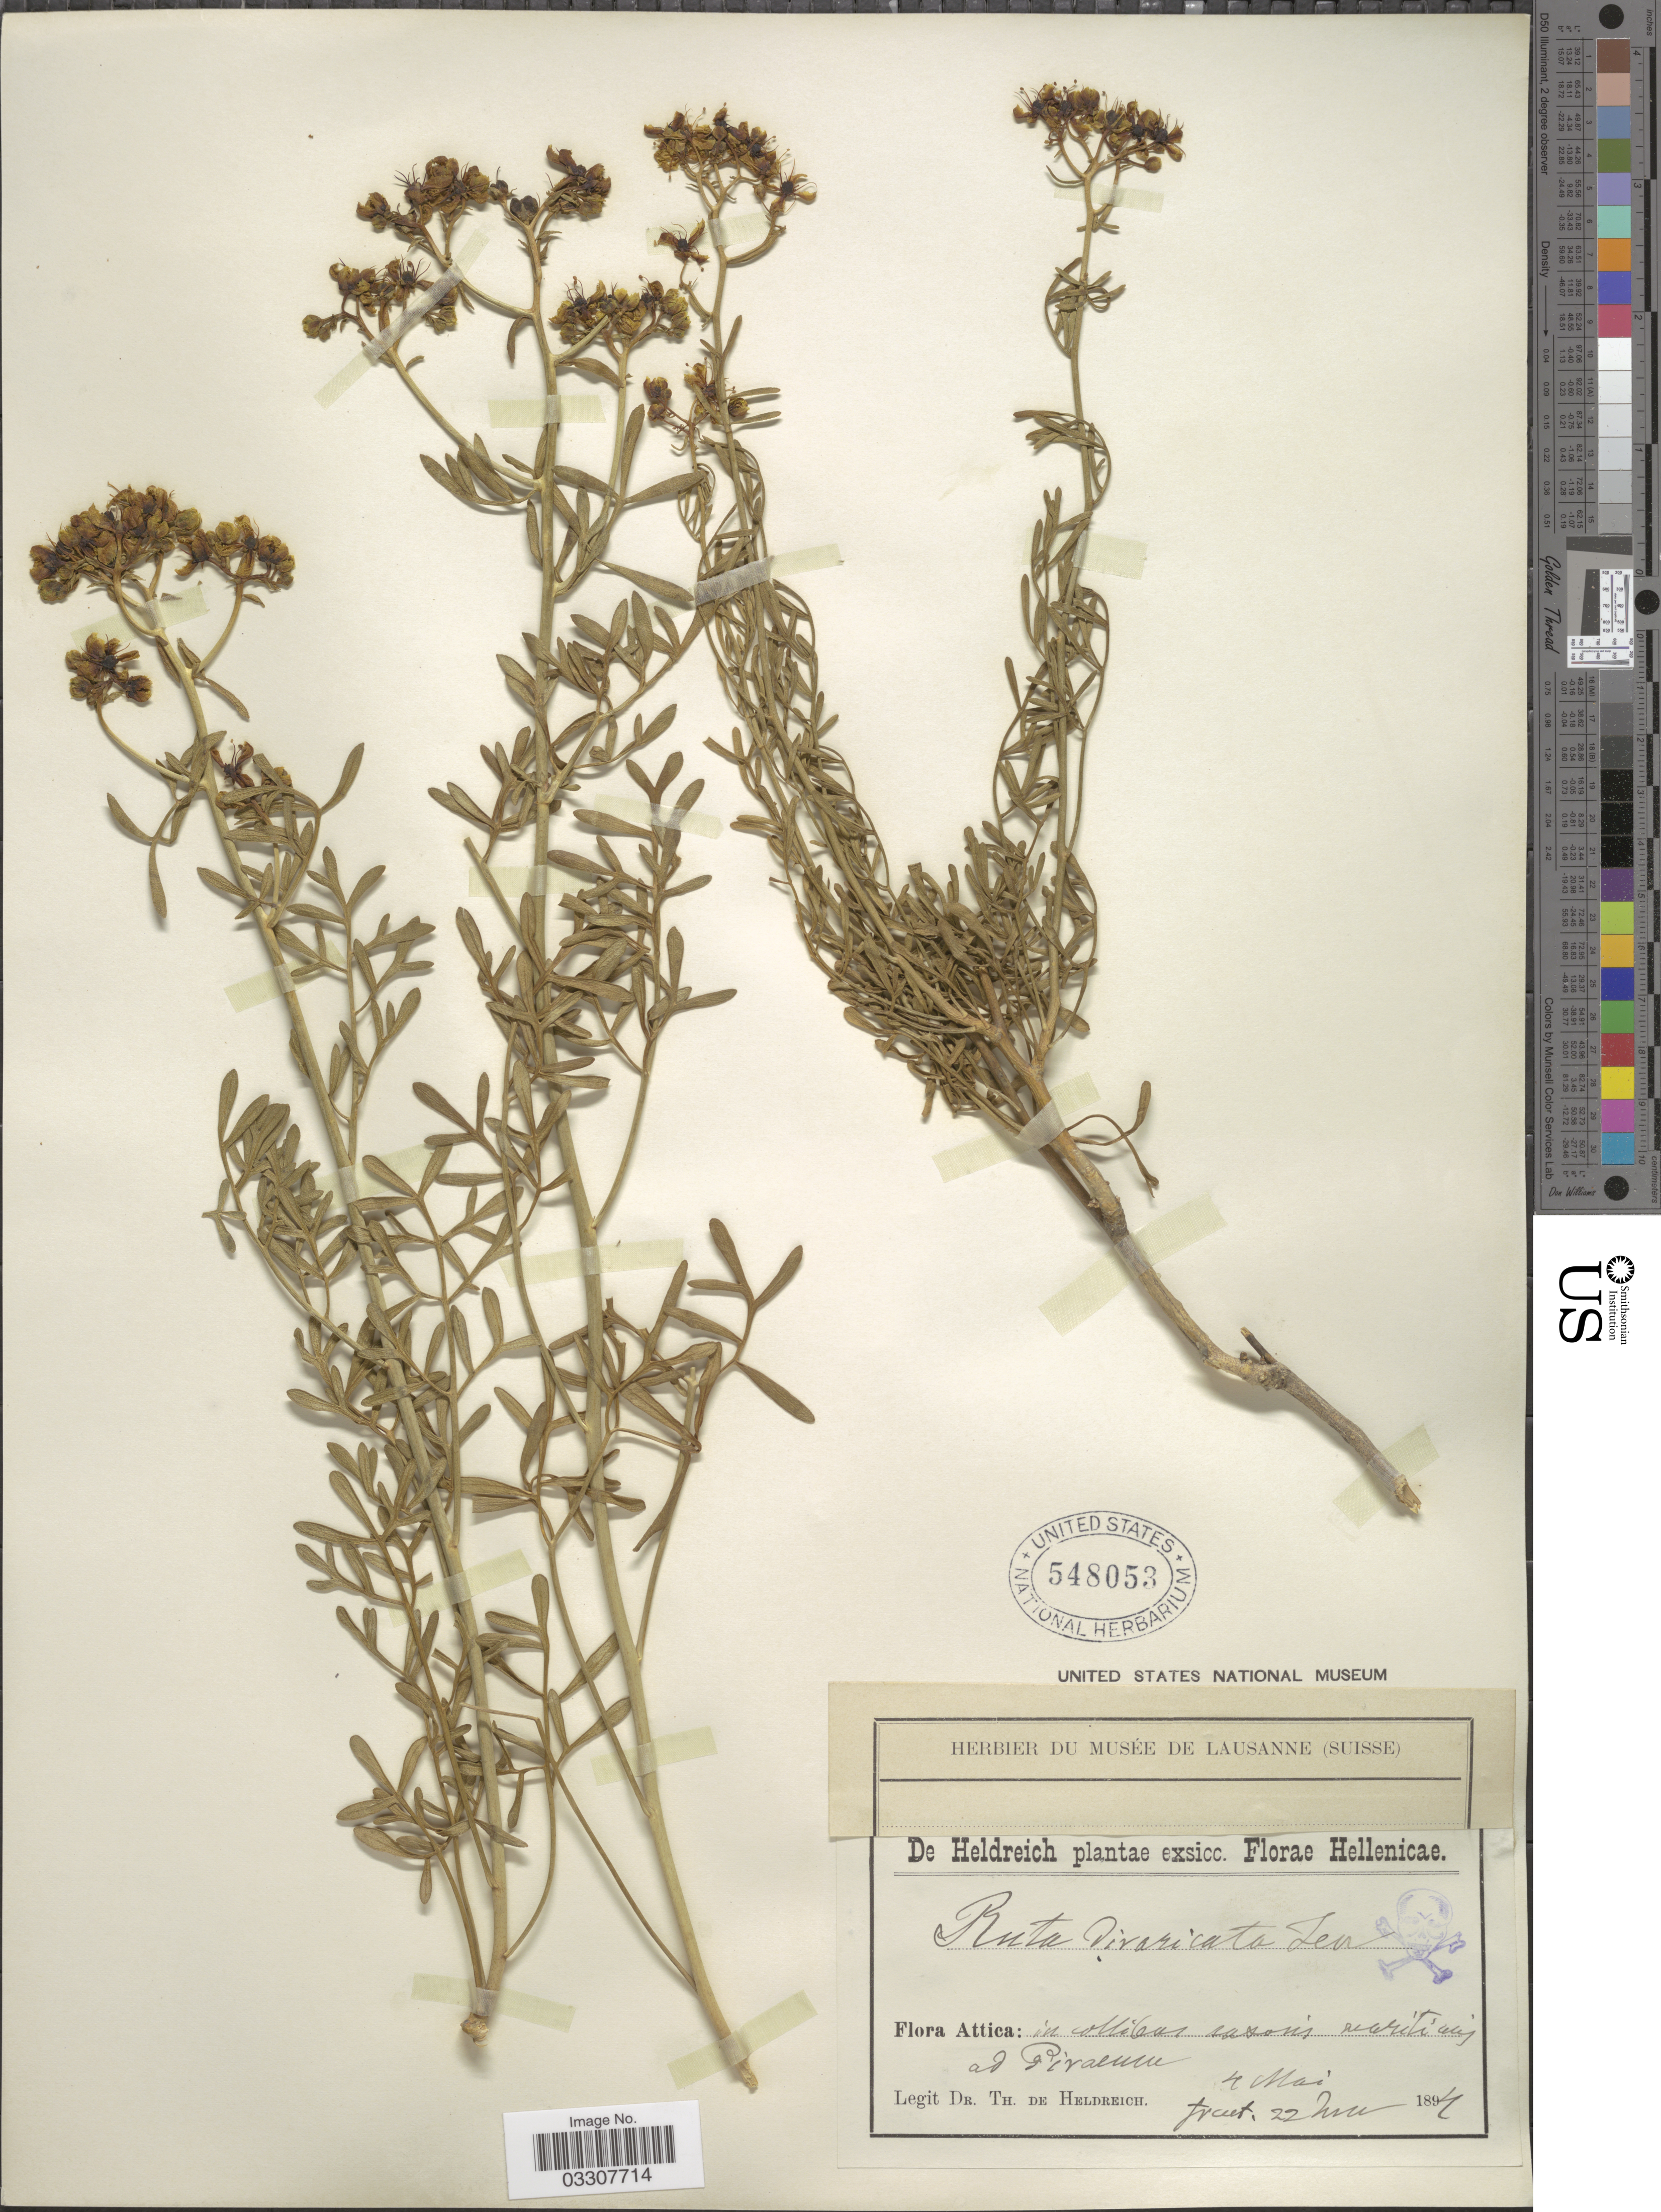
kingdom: Plantae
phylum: Tracheophyta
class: Magnoliopsida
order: Sapindales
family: Rutaceae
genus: Ruta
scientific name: Ruta graveolens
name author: L.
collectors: T. De Heldreich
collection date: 1894-05-04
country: Greece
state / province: Attica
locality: Hellenicae. In collibus saxosis [illegible text] ad Piraeus.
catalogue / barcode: US 548053